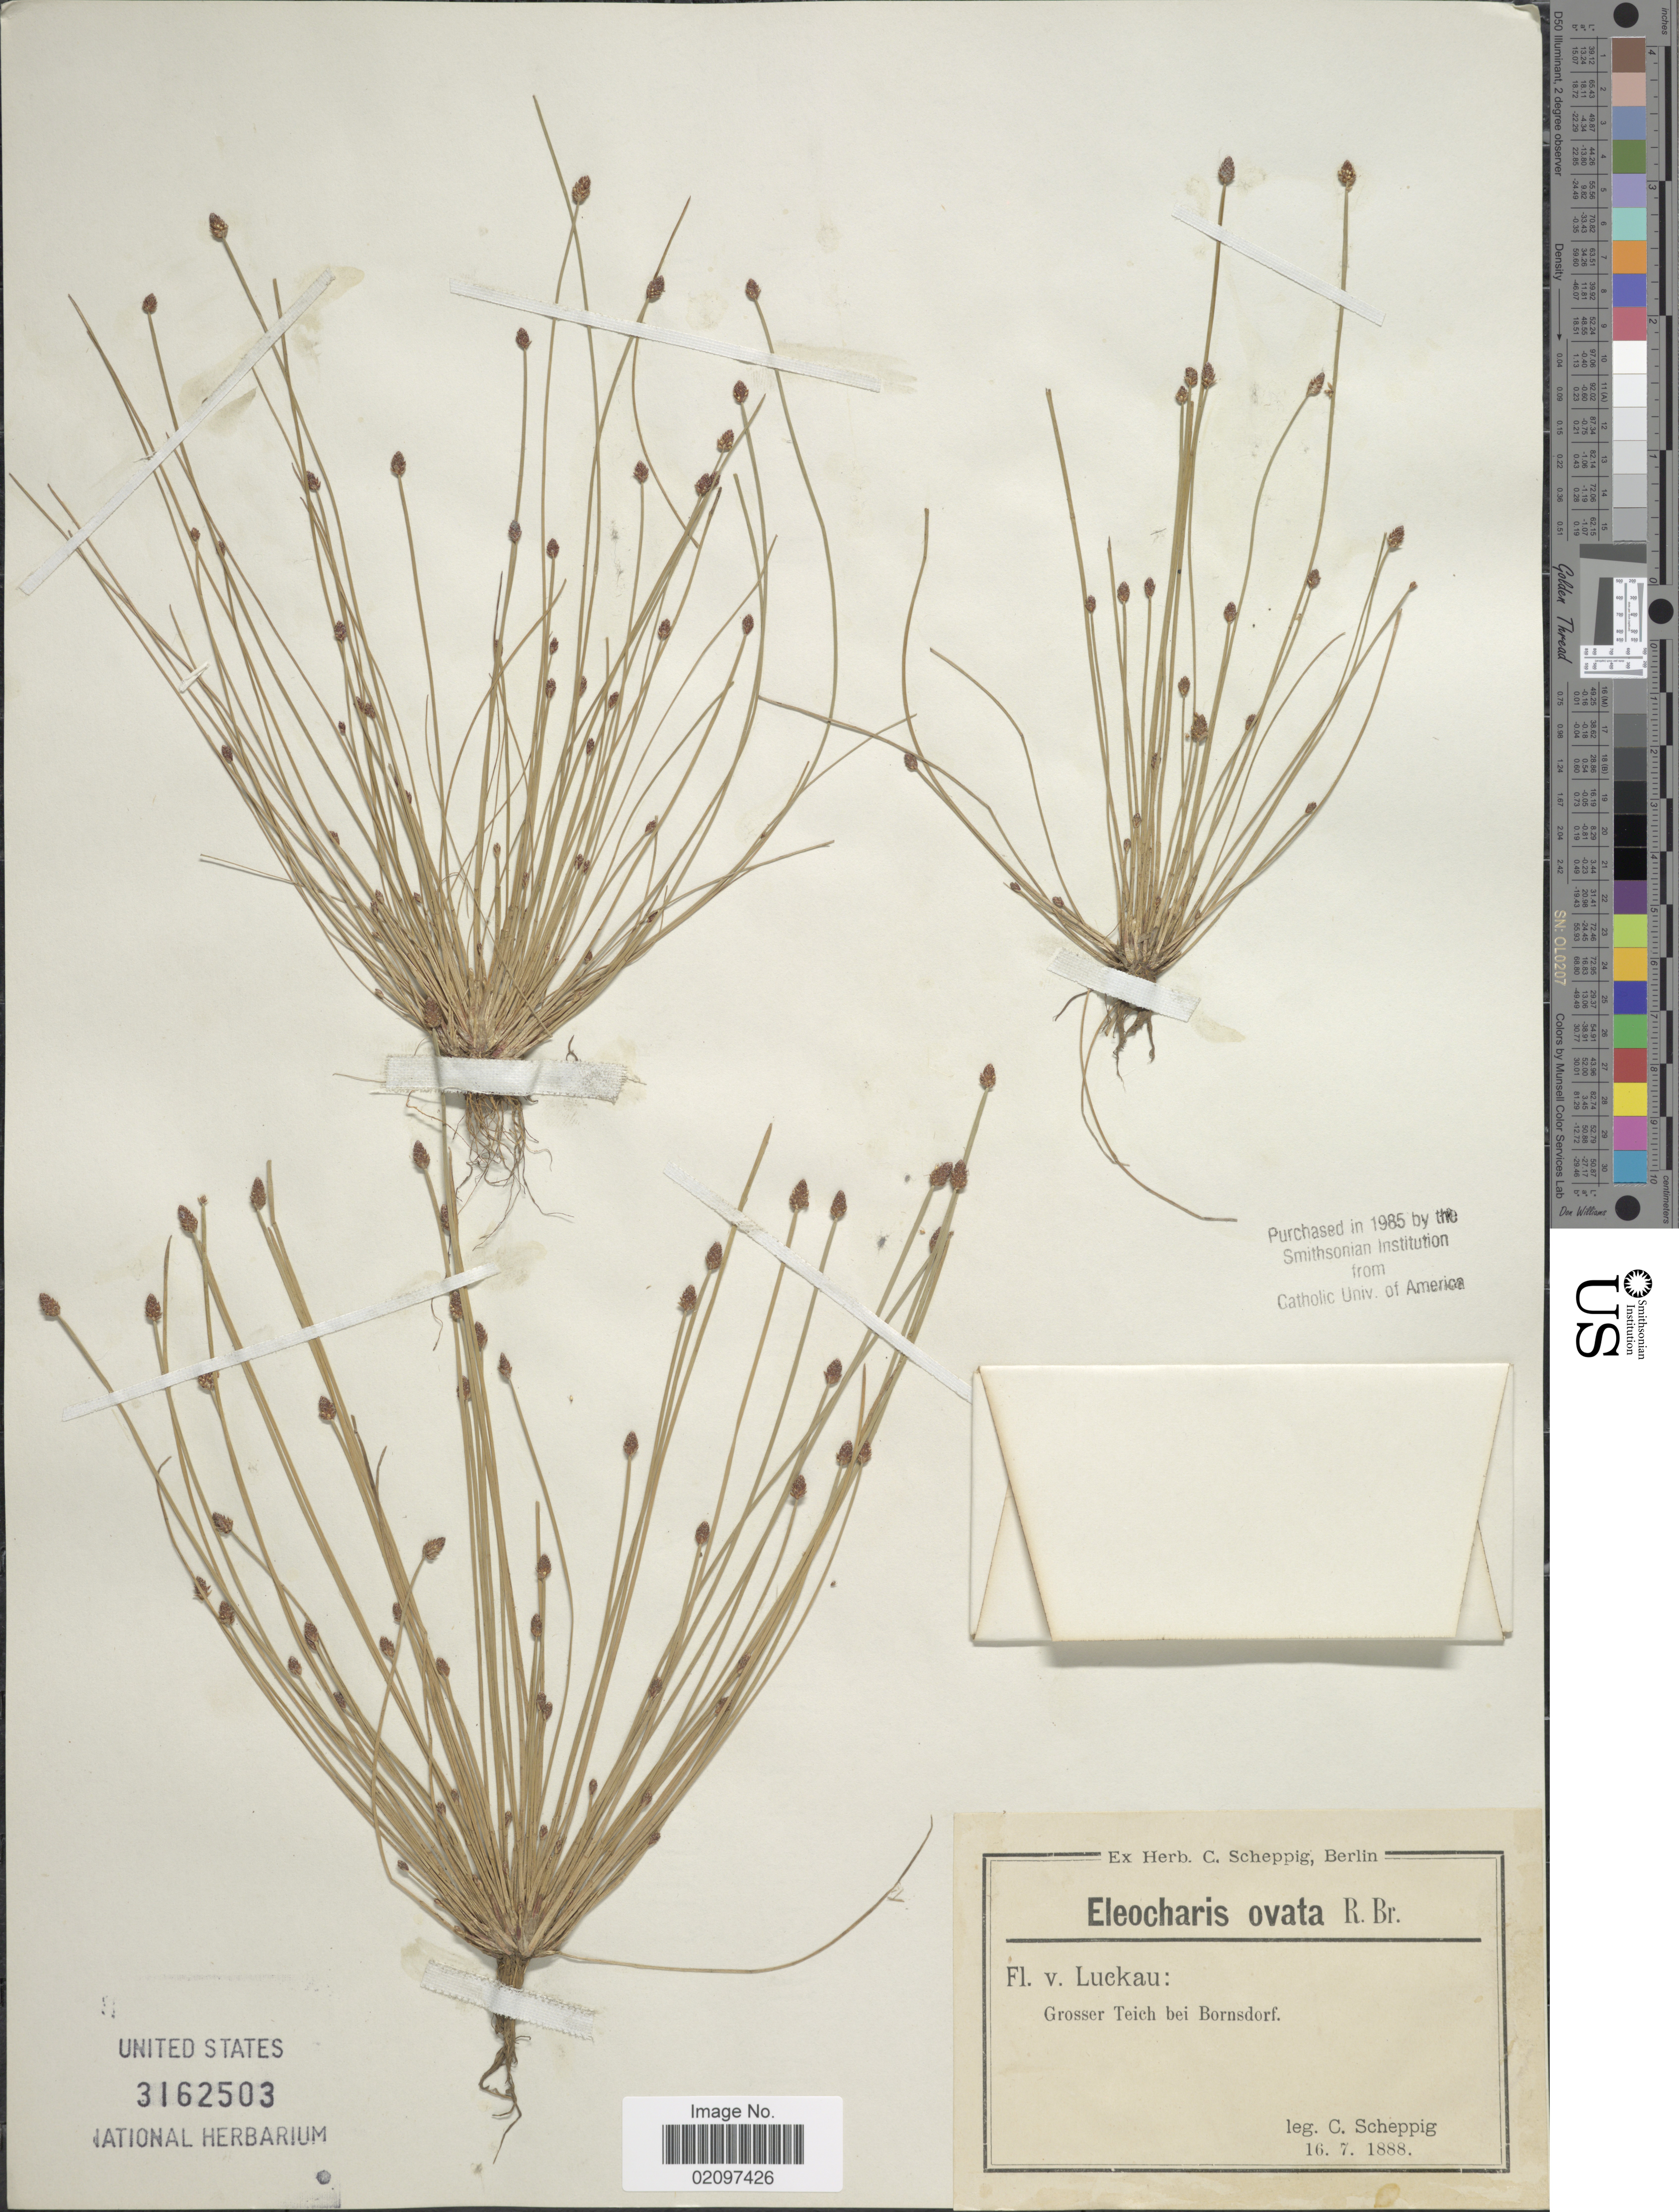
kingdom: Plantae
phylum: Tracheophyta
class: Liliopsida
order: Poales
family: Cyperaceae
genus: Eleocharis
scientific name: Eleocharis ovata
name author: (Roth) Roem. & Schult.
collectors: C. Scheppig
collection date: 1888-07-16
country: Germany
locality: Luckau: Grosser Teich Bei Bornsdorf.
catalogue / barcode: US 3162503